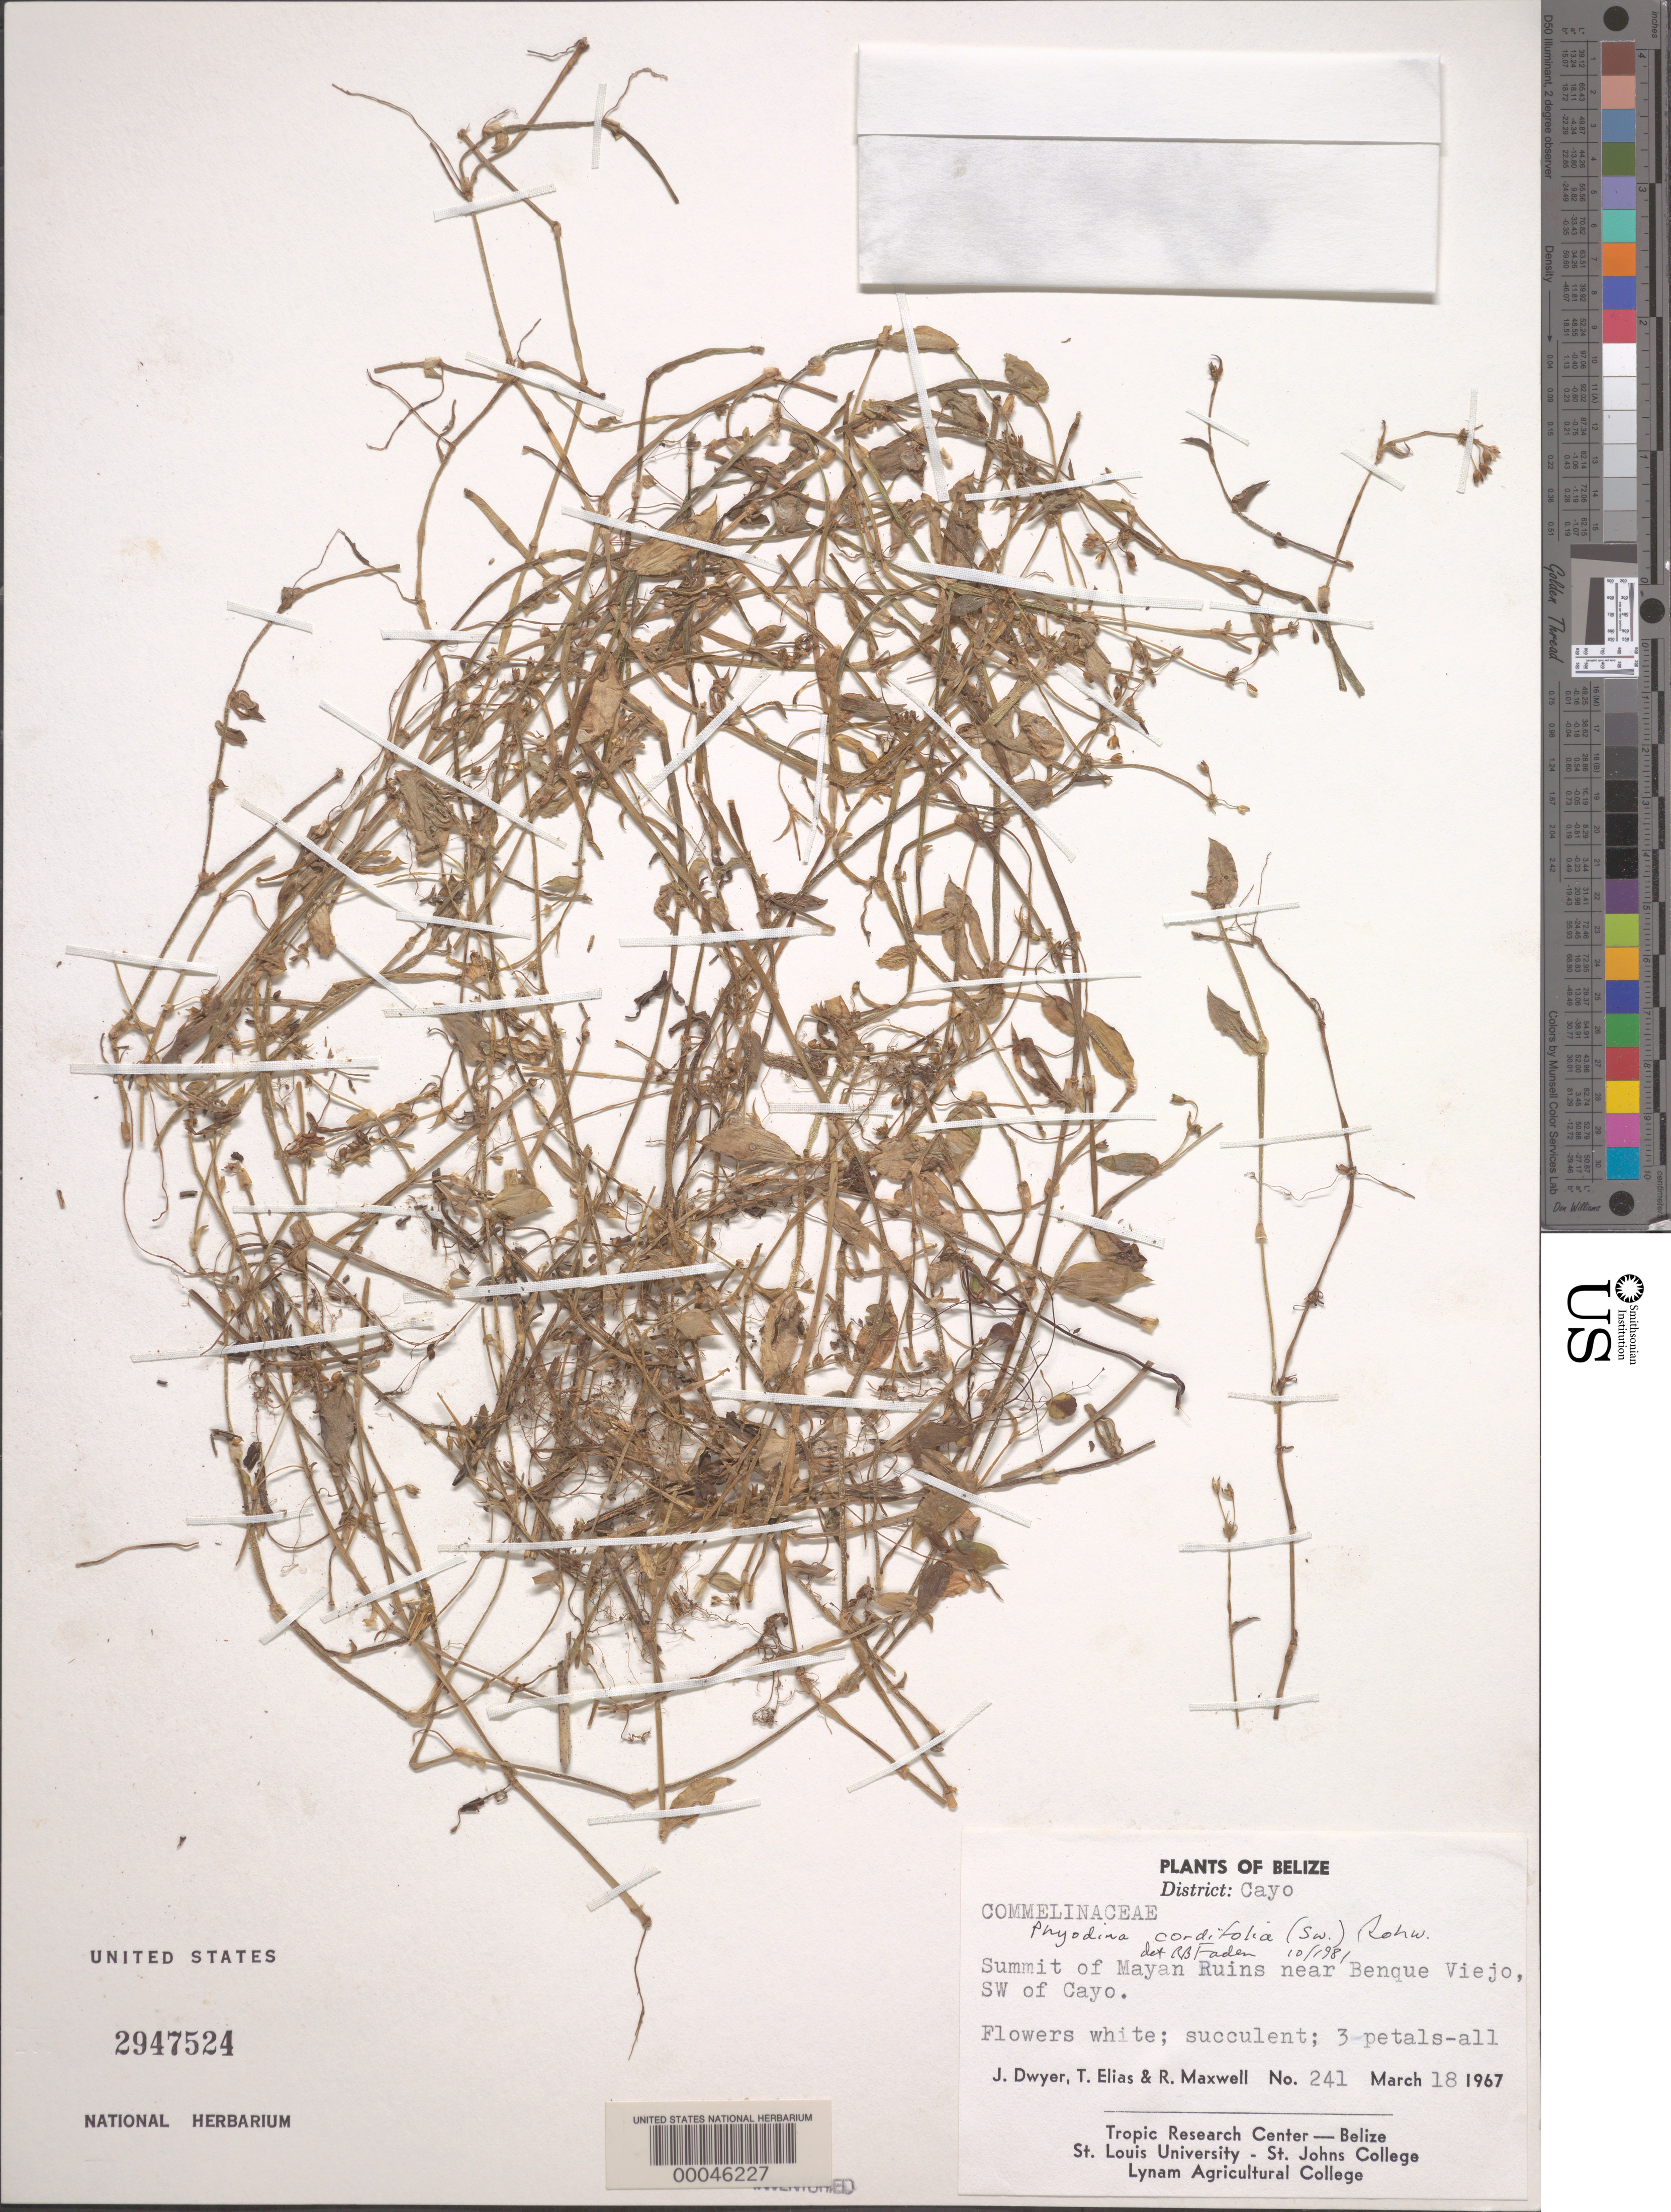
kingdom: Plantae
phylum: Tracheophyta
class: Liliopsida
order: Commelinales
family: Commelinaceae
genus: Callisia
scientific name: Callisia cordifolia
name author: (Sw.) E.S. Anderson & Woodson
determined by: Faden, Robert B., (US), Smithsonian Institution - National Museum of Natural History (UNITED STATES)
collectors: J. D. Dwyer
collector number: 241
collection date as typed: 18 Mar 1967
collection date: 1967-03-18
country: Belize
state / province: Cayo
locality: Near Benque Viejo, SW of Cayo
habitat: Summit of mayan ruins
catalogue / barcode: US 2947524